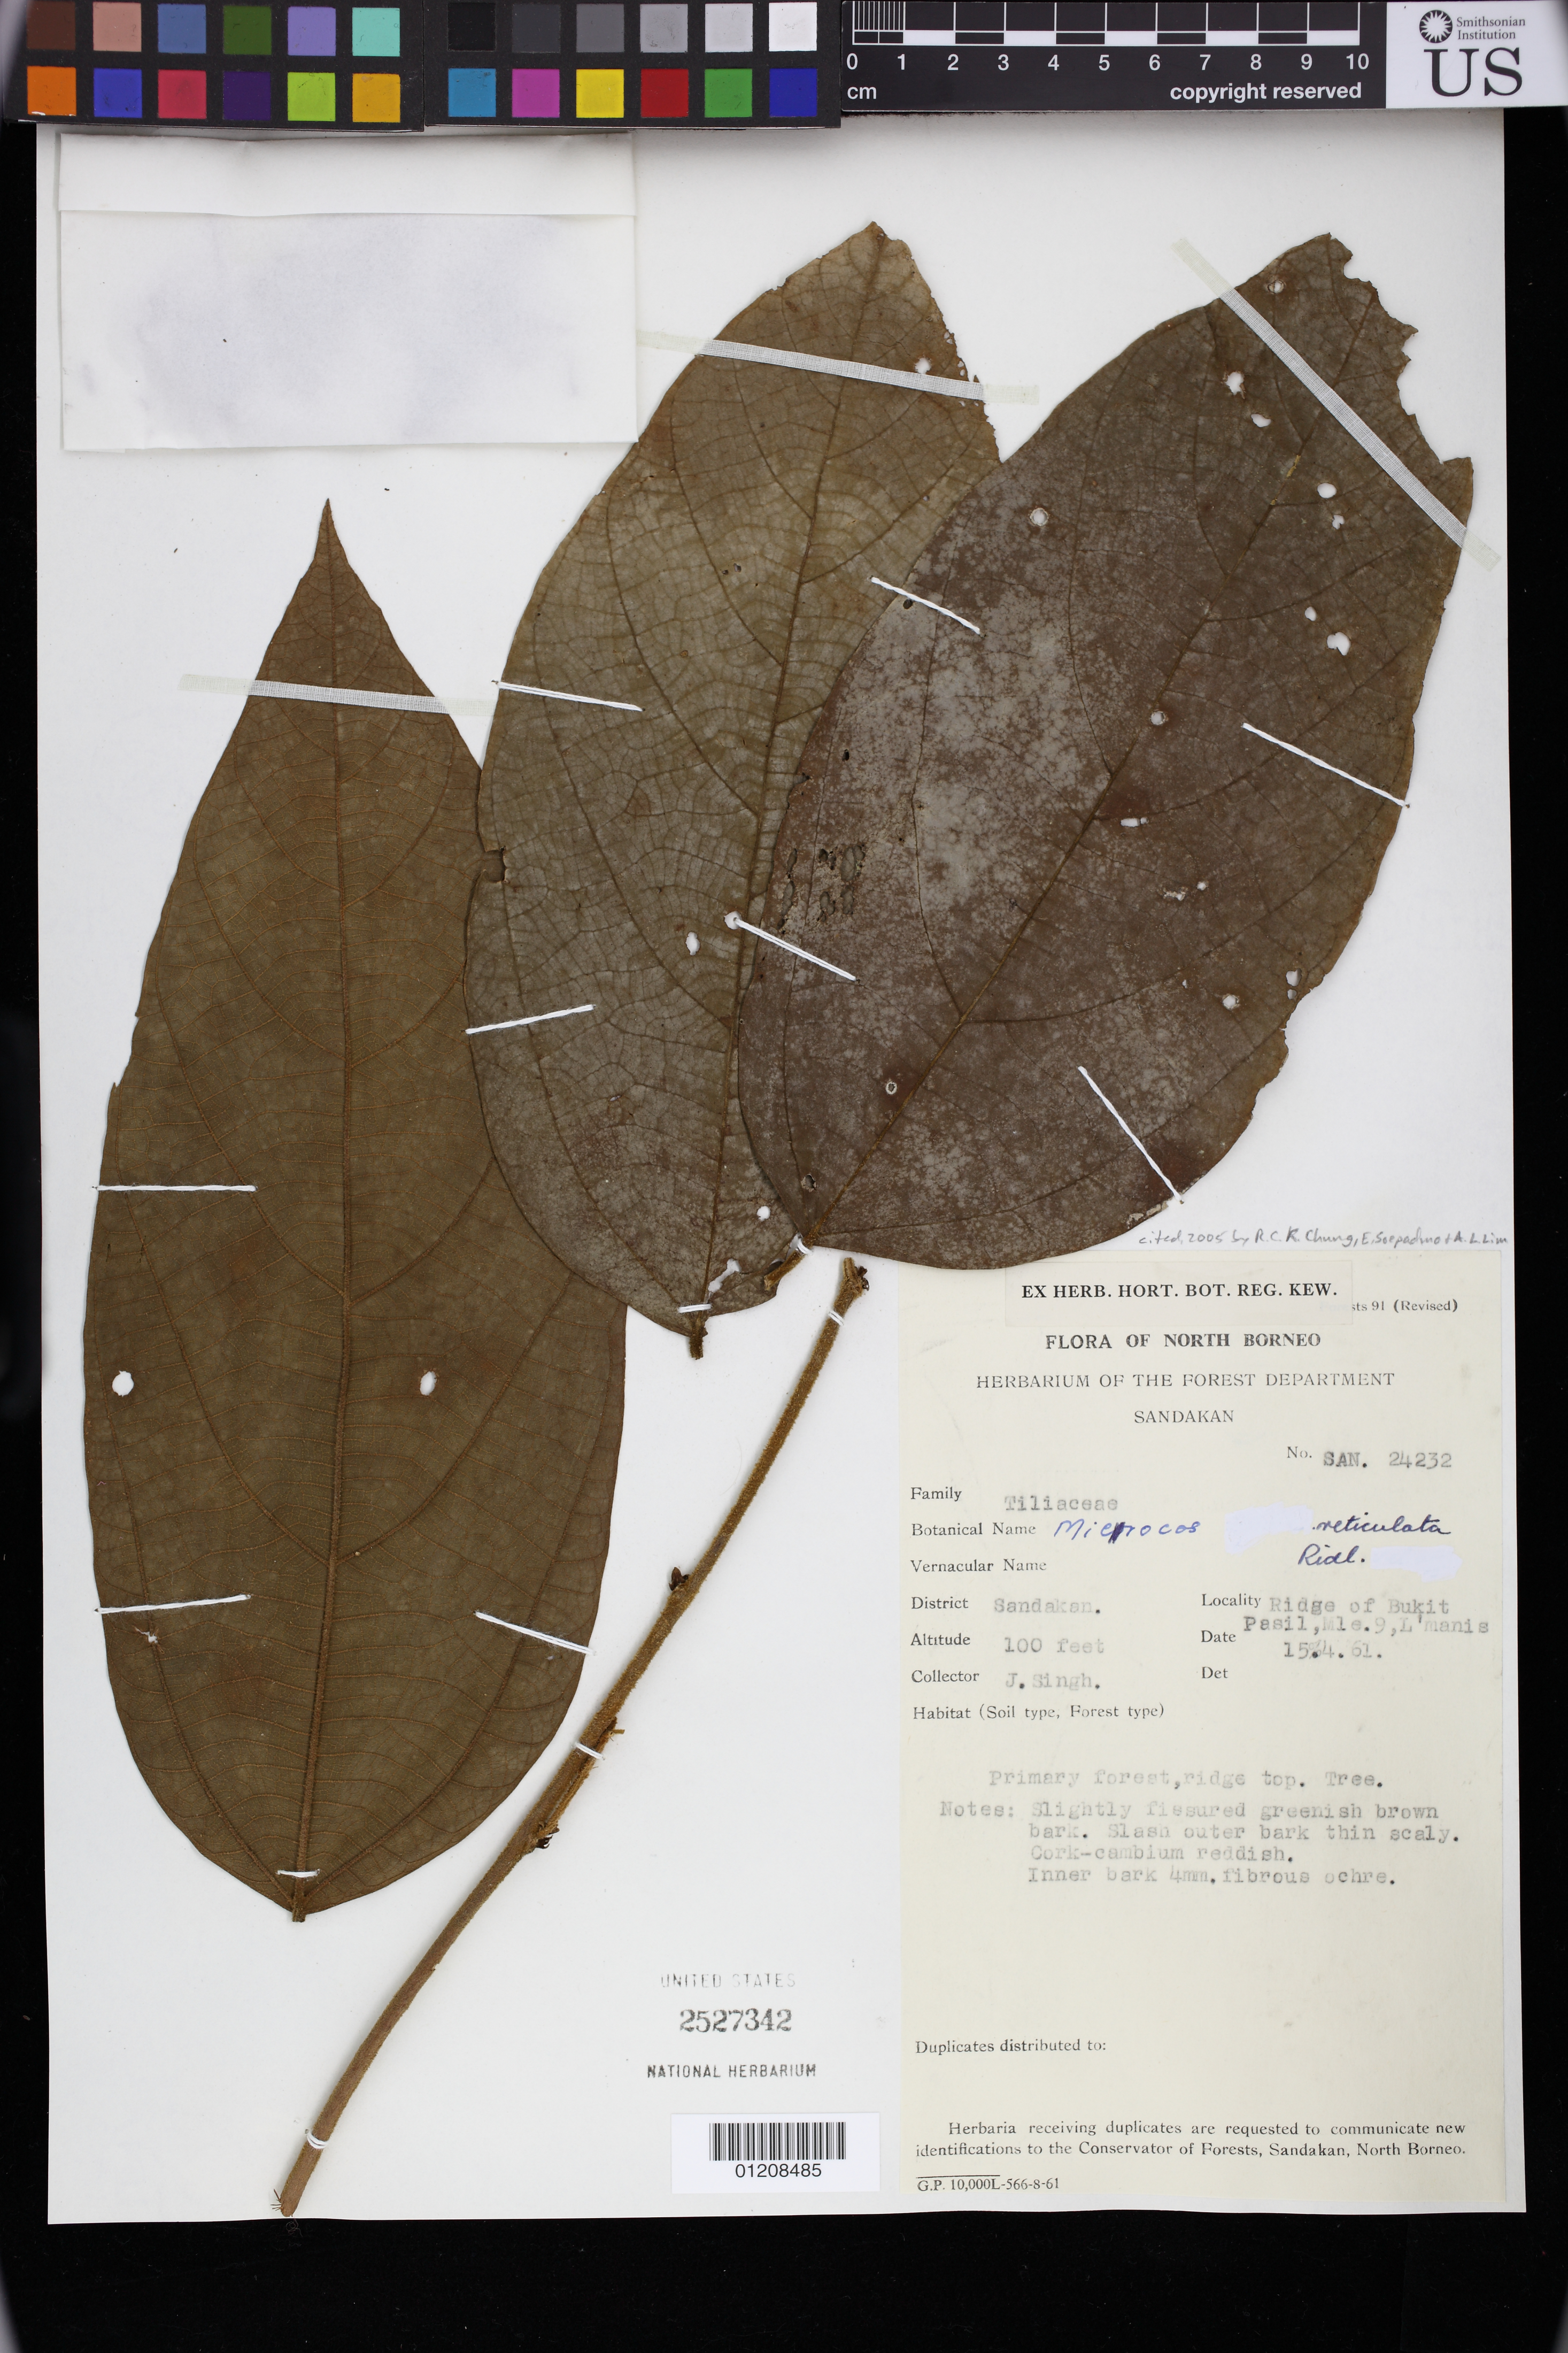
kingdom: Plantae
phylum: Tracheophyta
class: Magnoliopsida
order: Malvales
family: Malvaceae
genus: Microcos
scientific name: Microcos reticulata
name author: Ridl.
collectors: J. Singh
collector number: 24232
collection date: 1961-04-15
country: Malaysia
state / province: Sabah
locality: Sandakan. Ridge of Bukit. Pasil, Mle. 9, L'manis.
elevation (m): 30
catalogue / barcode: US 2527342